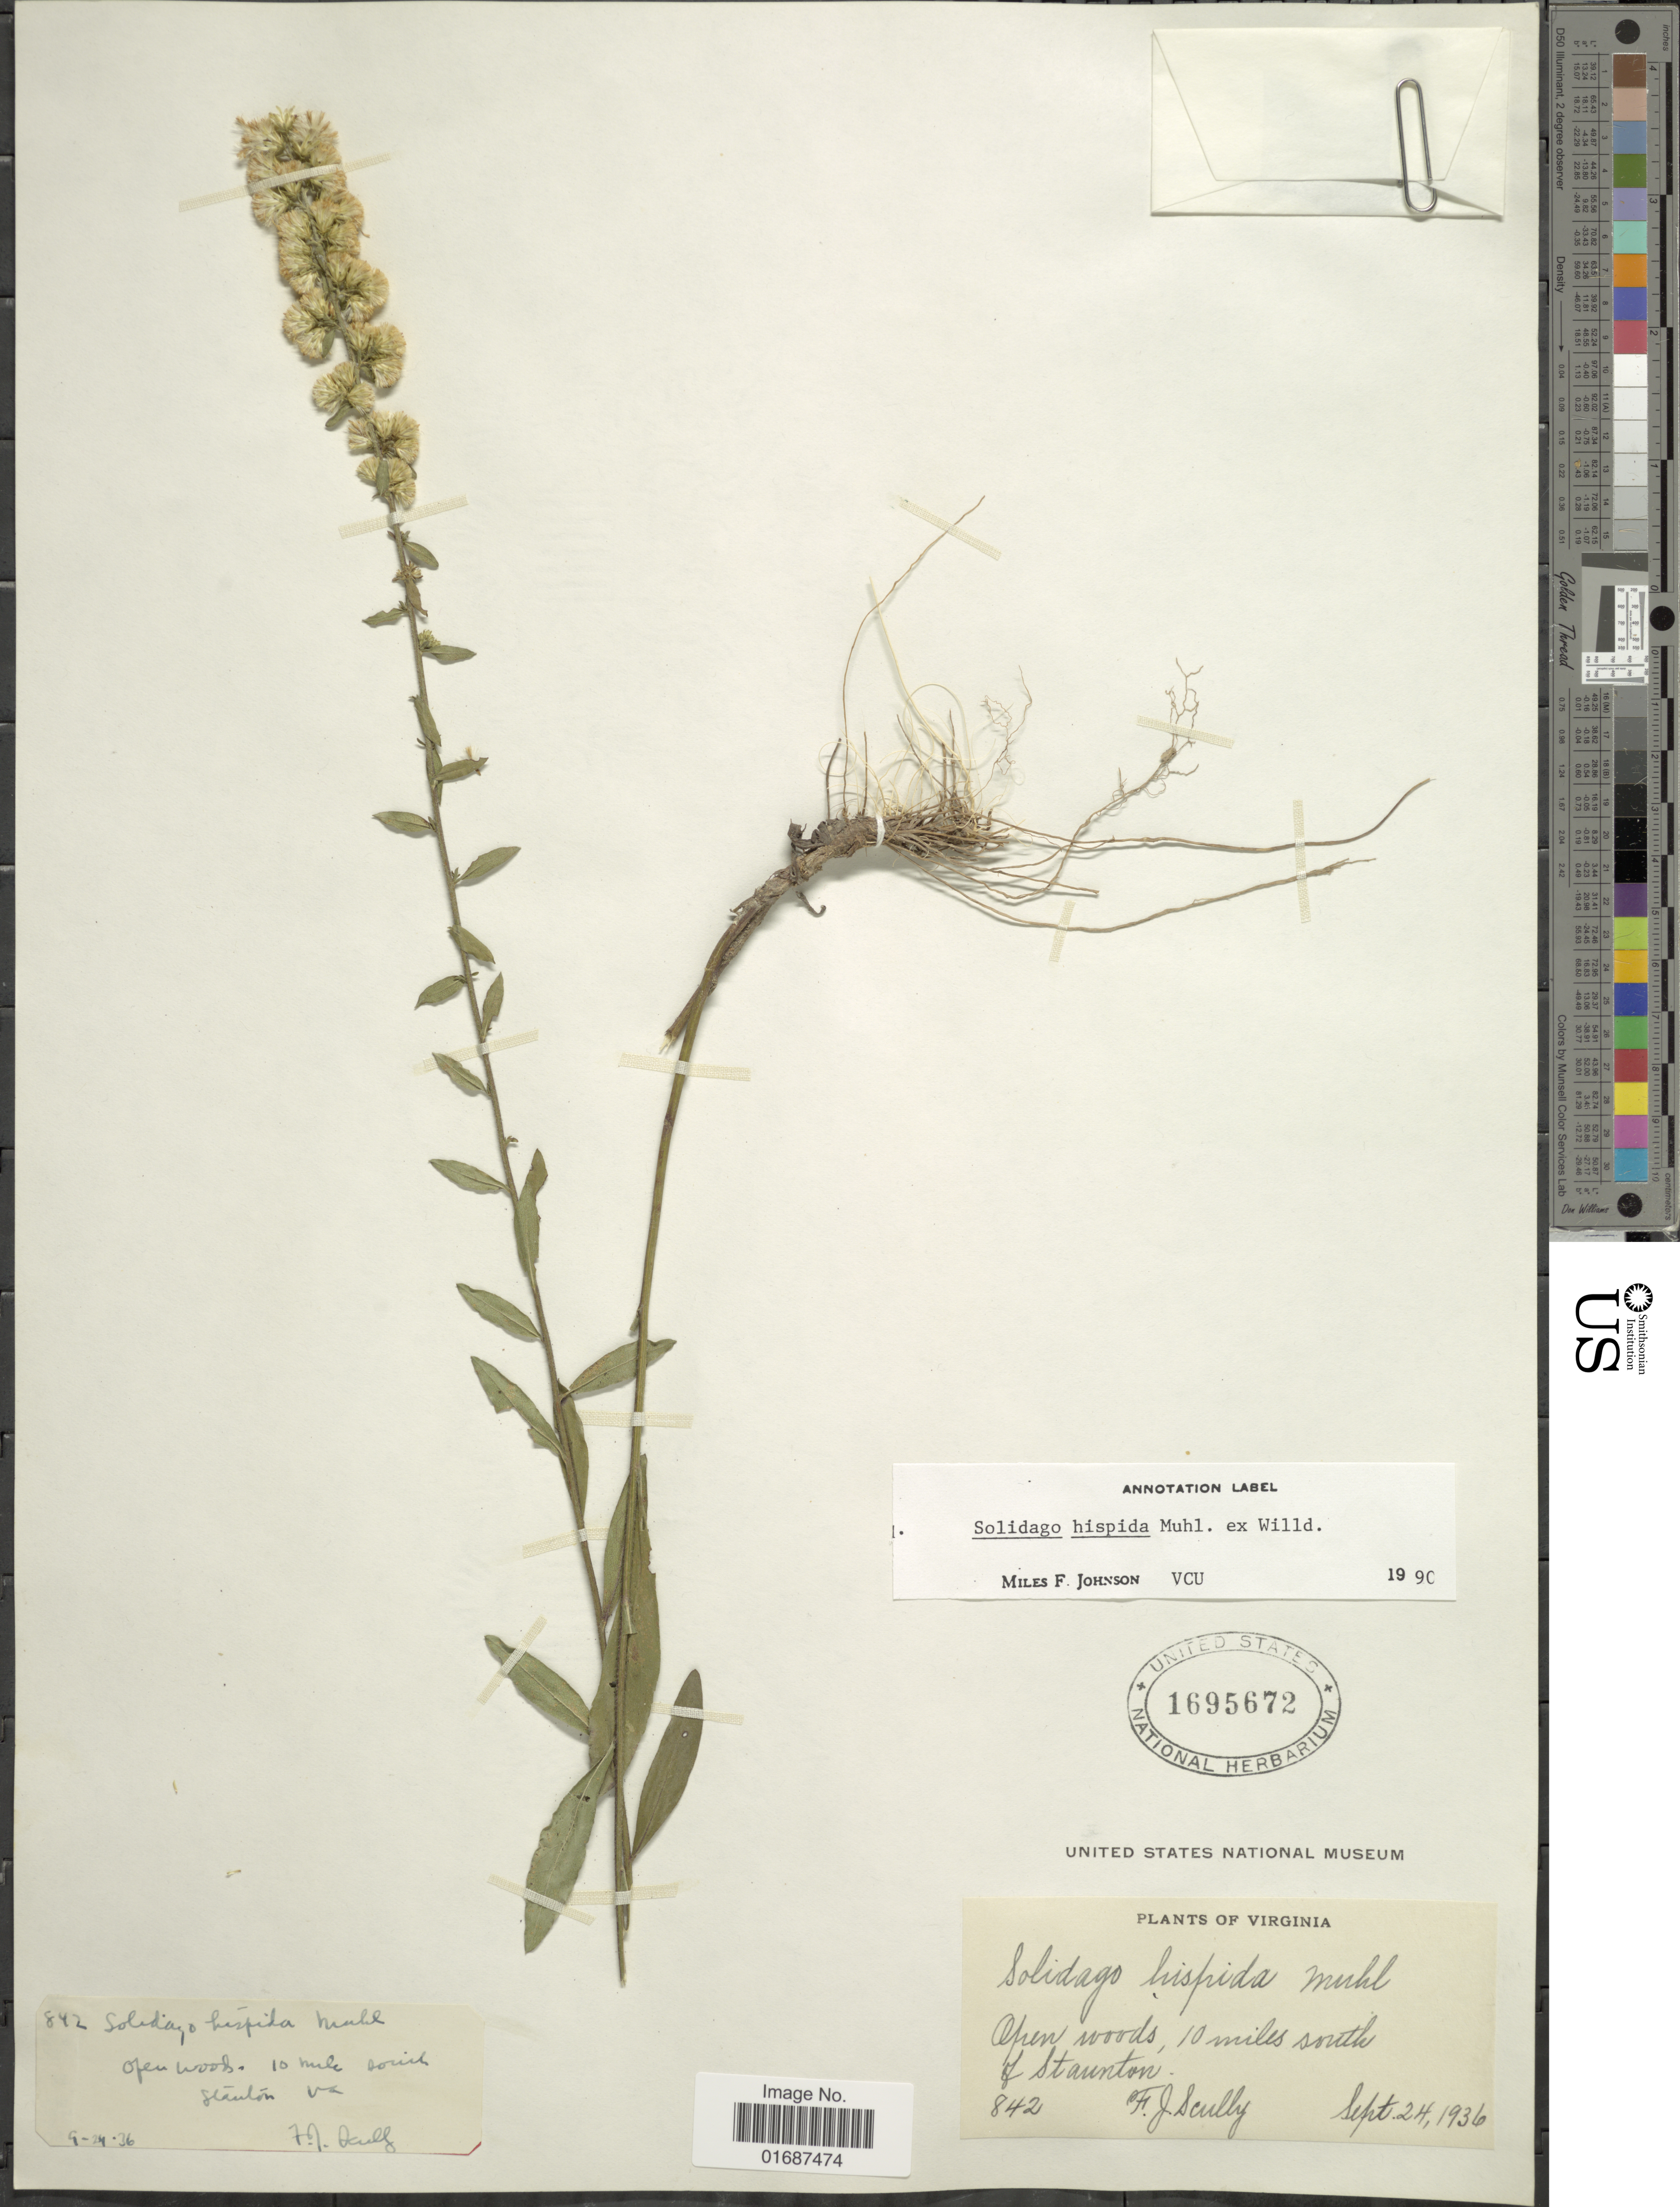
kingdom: Plantae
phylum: Tracheophyta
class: Magnoliopsida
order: Asterales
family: Asteraceae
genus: Solidago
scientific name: Solidago hispida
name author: Muhl. ex Willd.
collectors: F. Scully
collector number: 842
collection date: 1936-09-24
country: United States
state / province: Virginia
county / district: Augusta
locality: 10 miles south of Staunton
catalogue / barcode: US 1695672